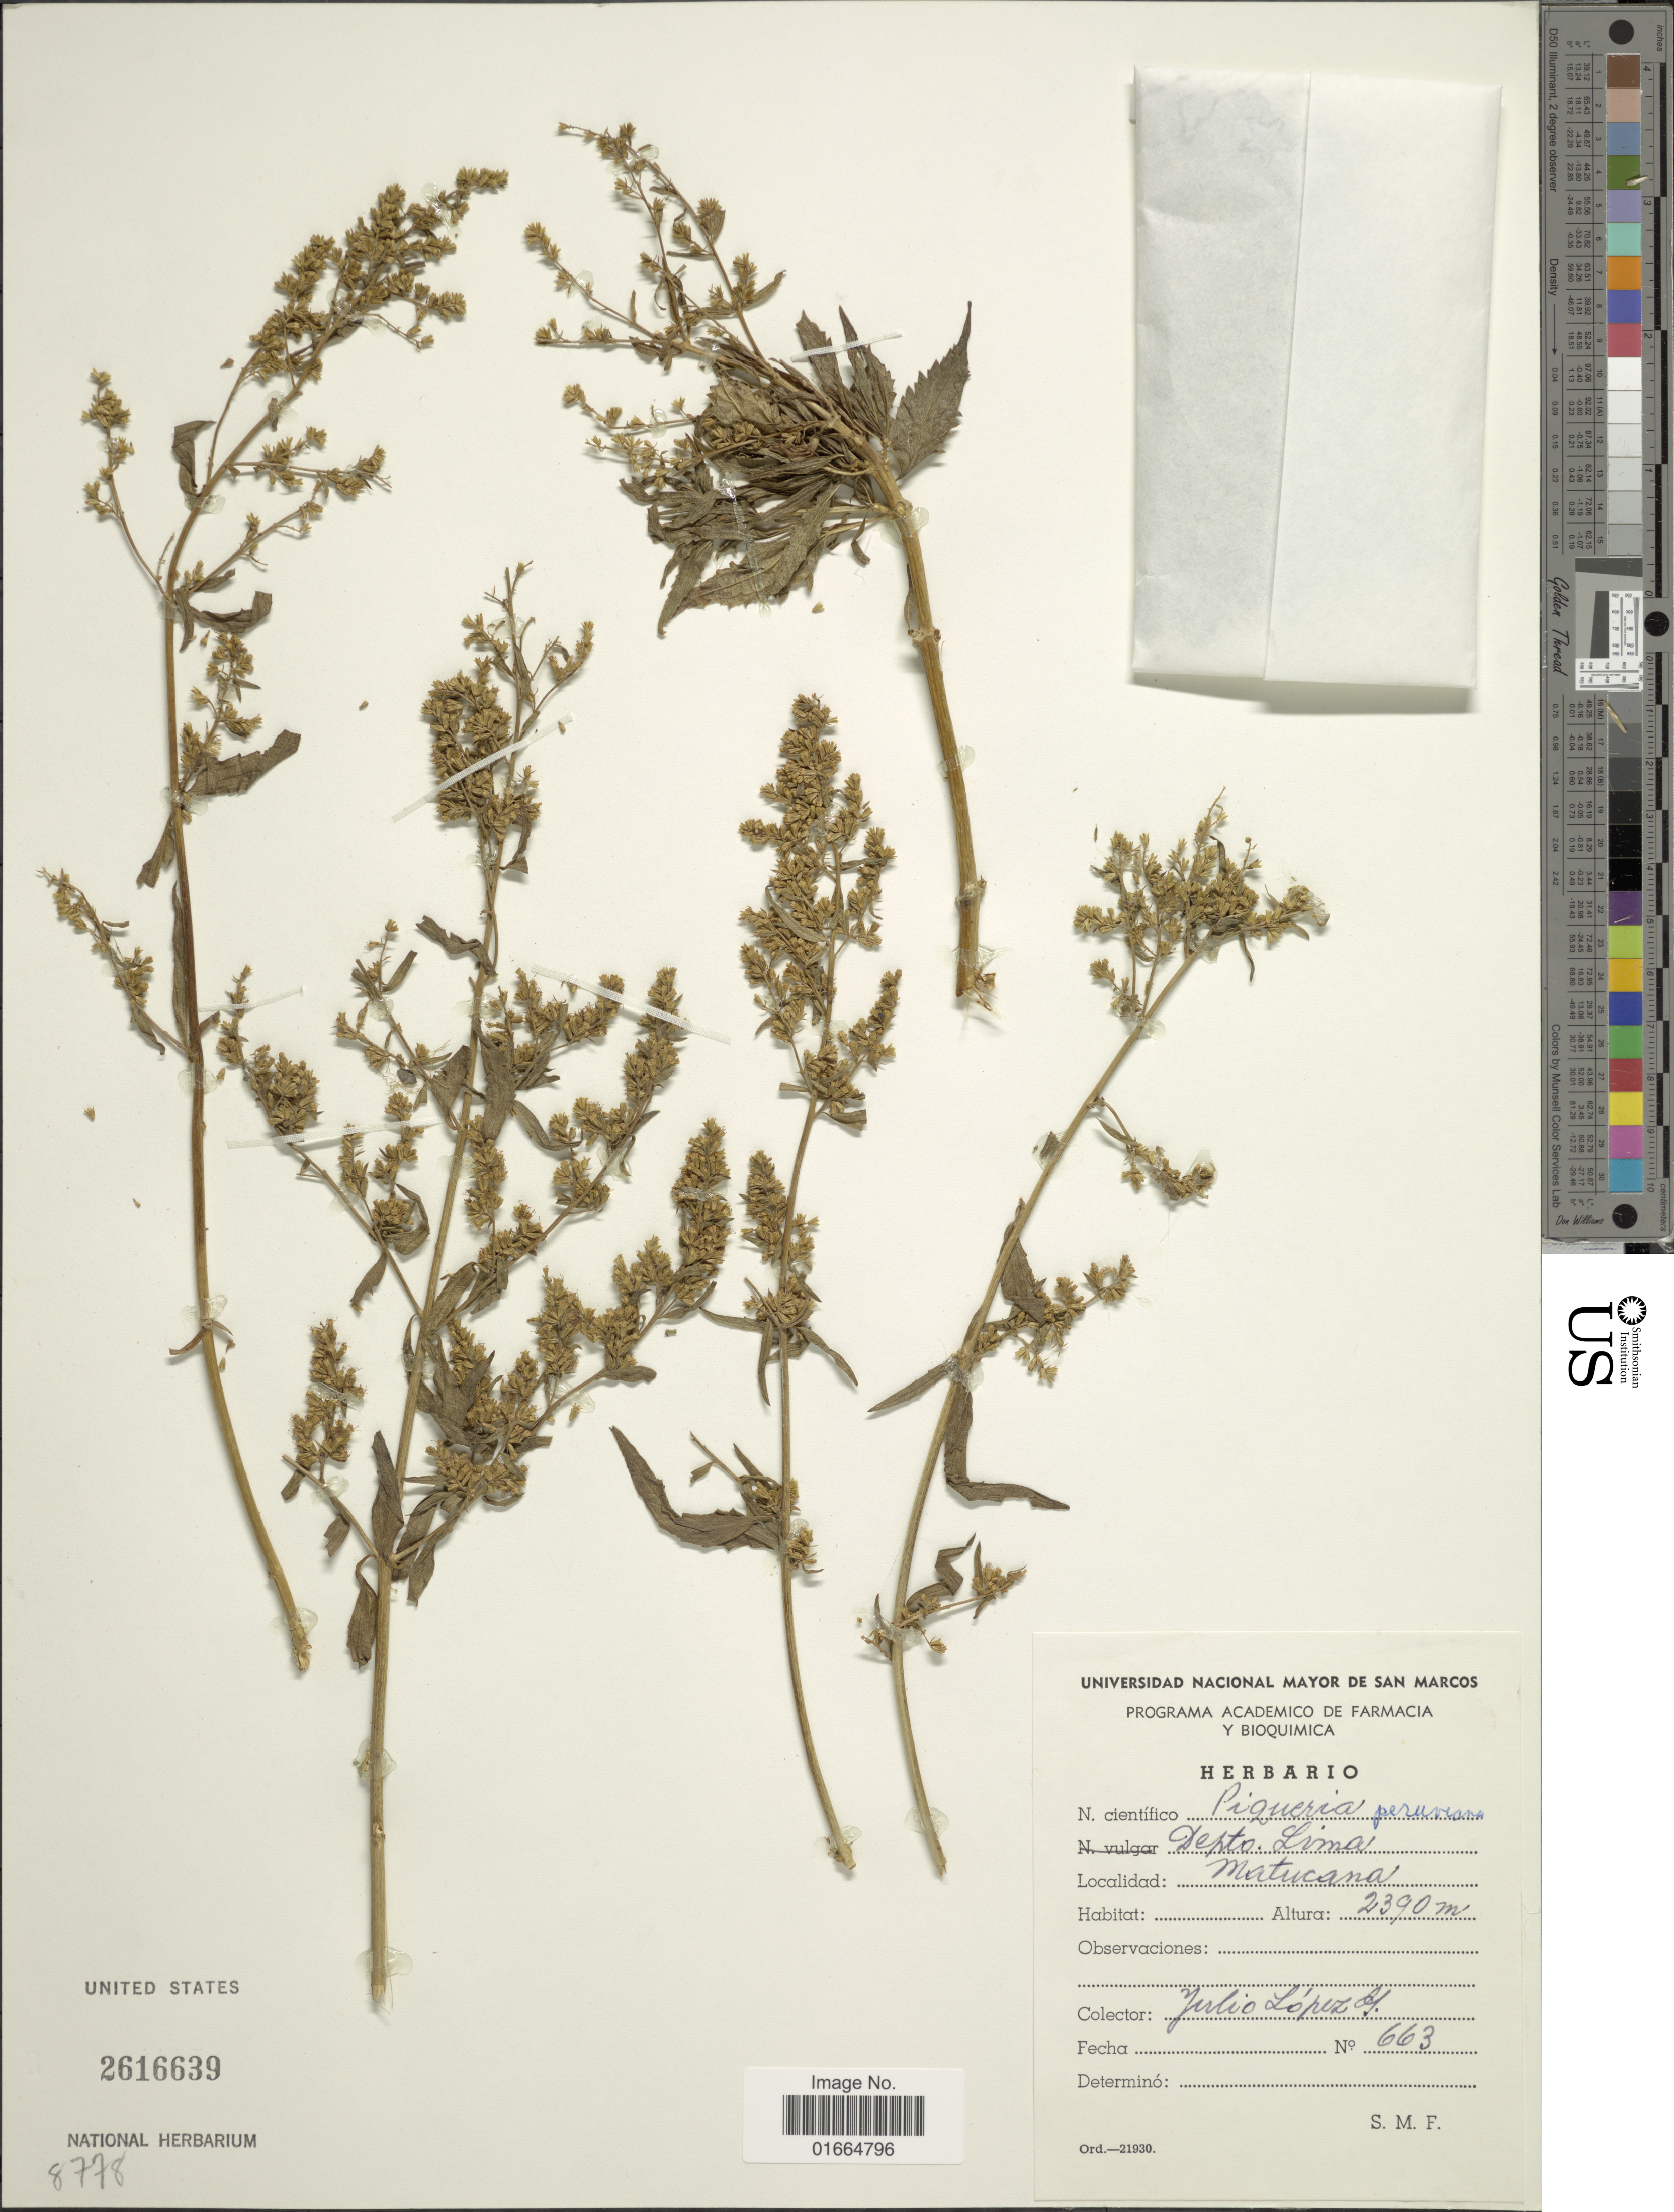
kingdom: Plantae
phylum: Tracheophyta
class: Magnoliopsida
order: Asterales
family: Asteraceae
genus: Ophryosporus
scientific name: Ophryosporus peruvianus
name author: (J.F. Gmel.) R.M. King & H. Rob.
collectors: J. Lopez M.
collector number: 663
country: Peru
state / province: Lima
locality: Depto. Lima. Matucana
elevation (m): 2390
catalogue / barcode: US 2616639